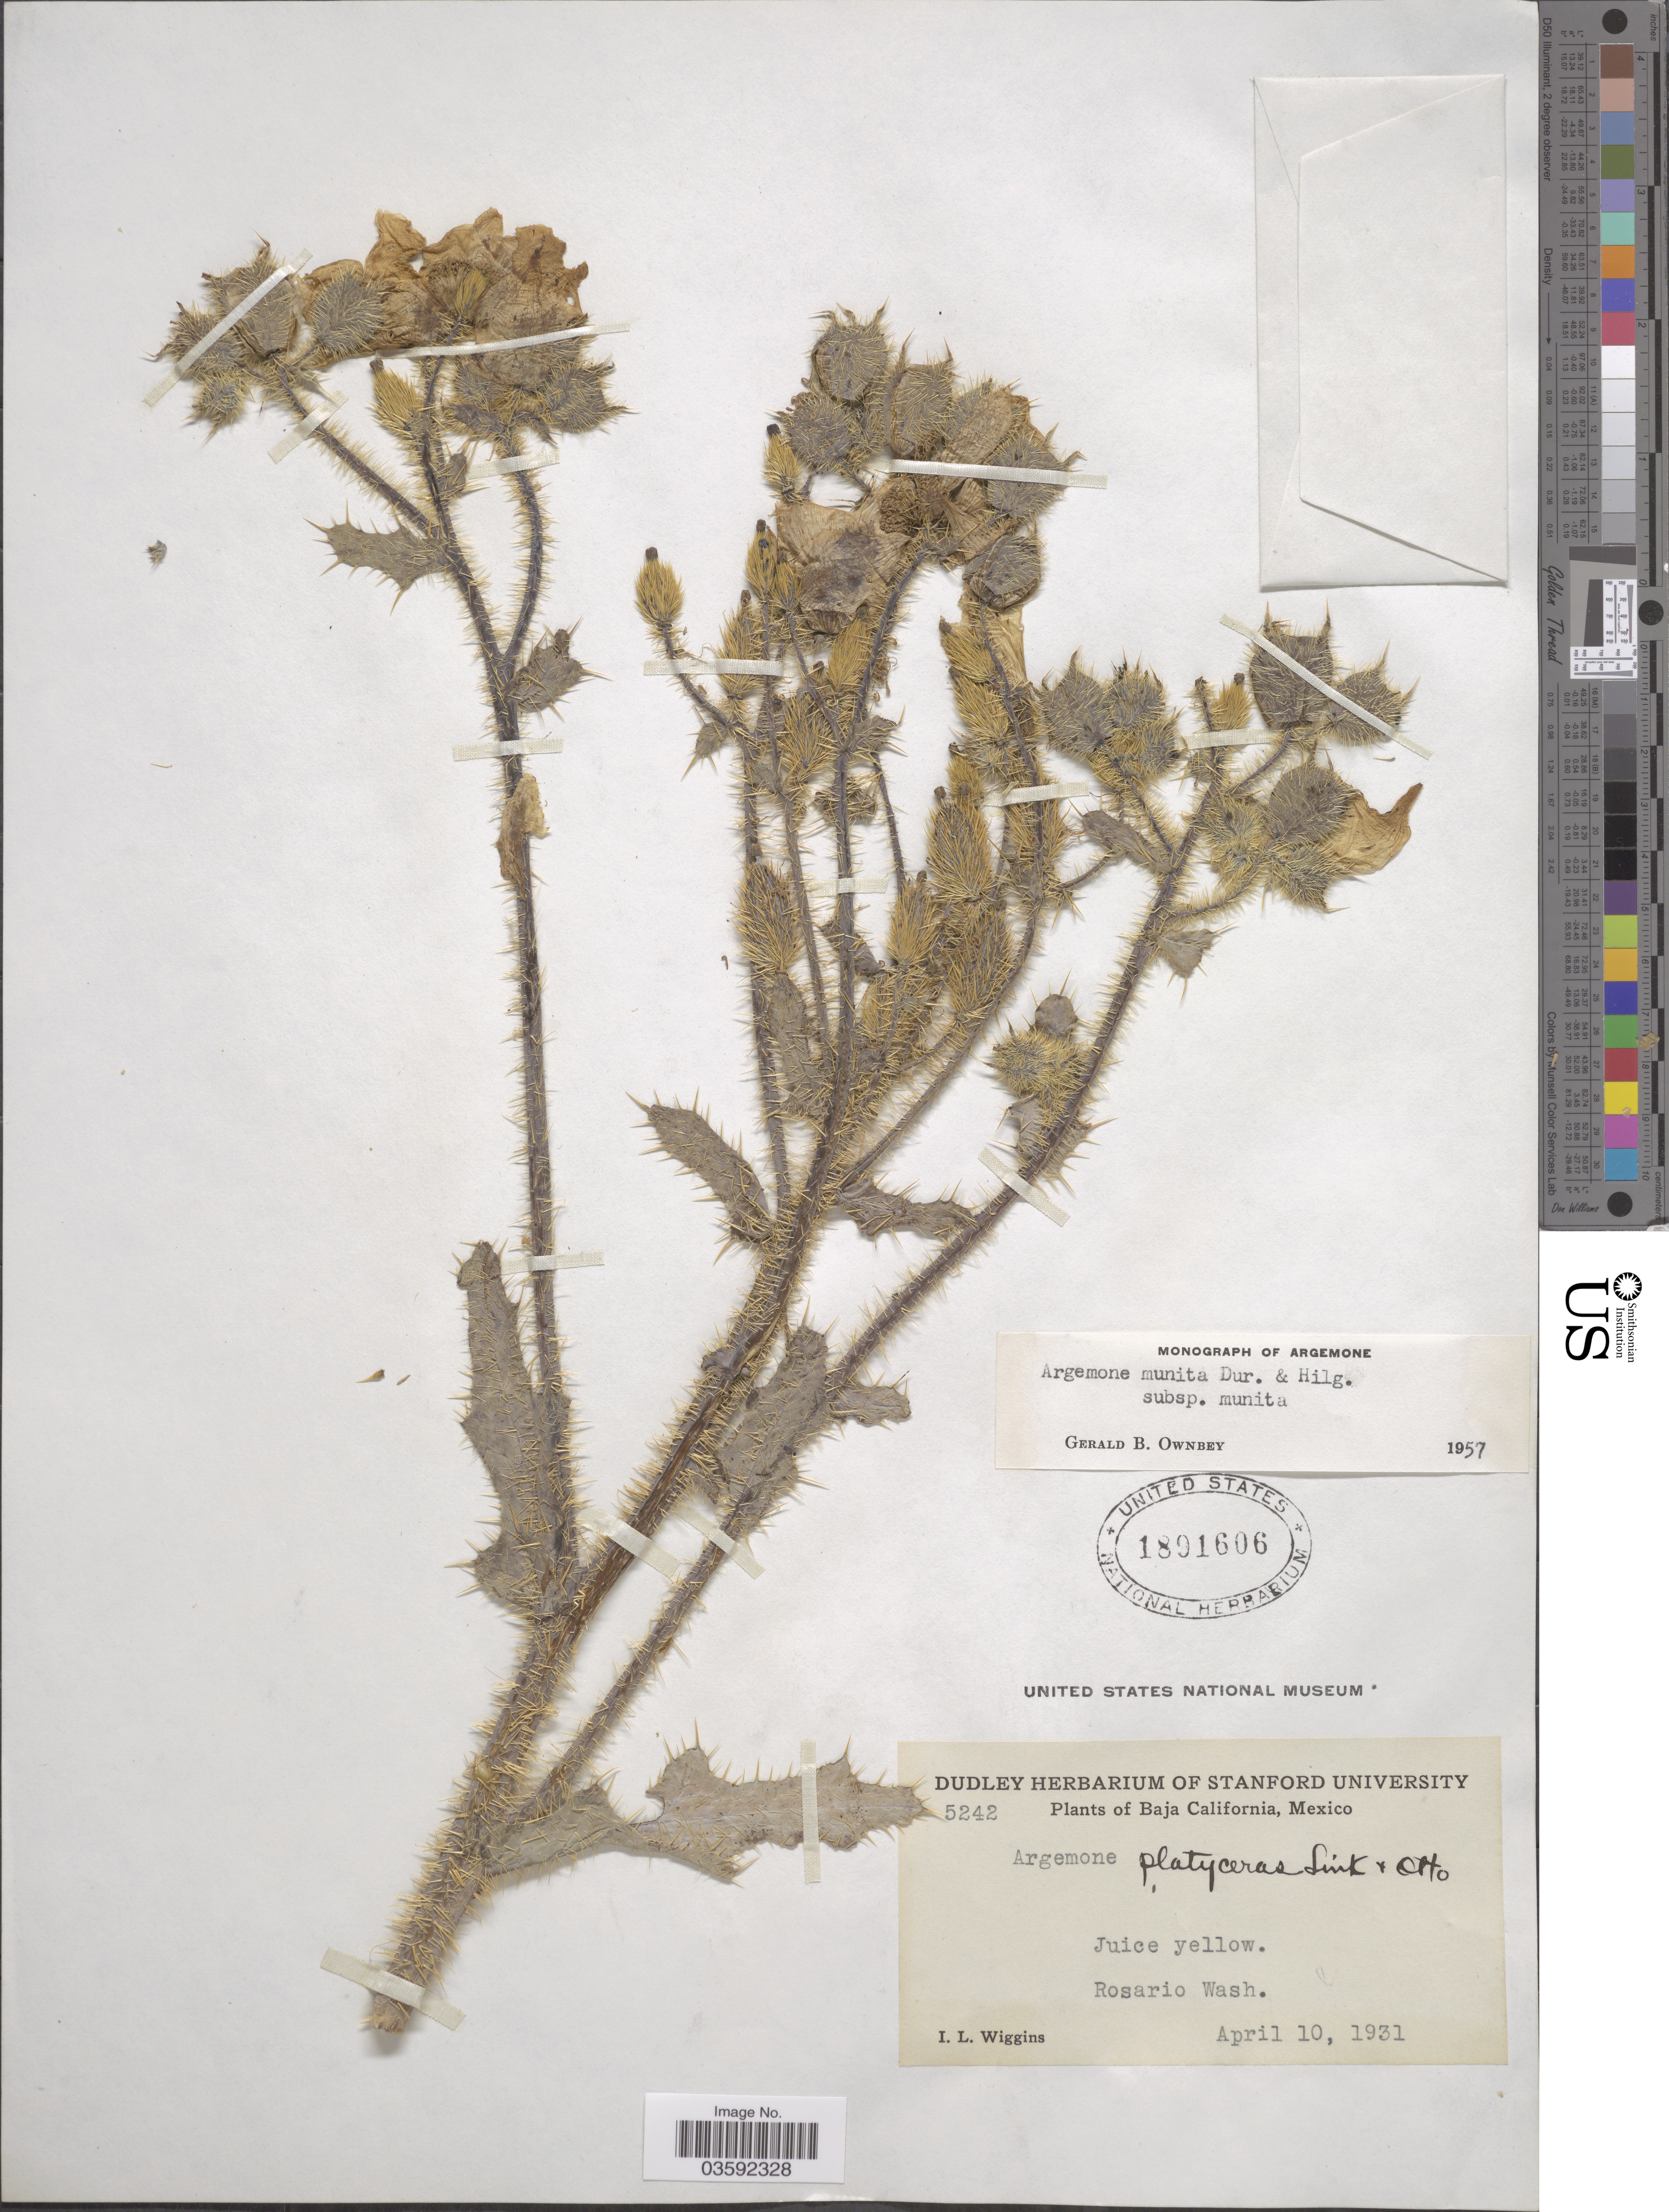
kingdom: Plantae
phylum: Tracheophyta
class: Magnoliopsida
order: Ranunculales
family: Papaveraceae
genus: Argemone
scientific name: Argemone munita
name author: Durand & Hilg.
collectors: I. L. Wiggins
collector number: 5242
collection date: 1931-04-10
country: Mexico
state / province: Baja California Norte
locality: Rosario Wash.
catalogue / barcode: US 1891606